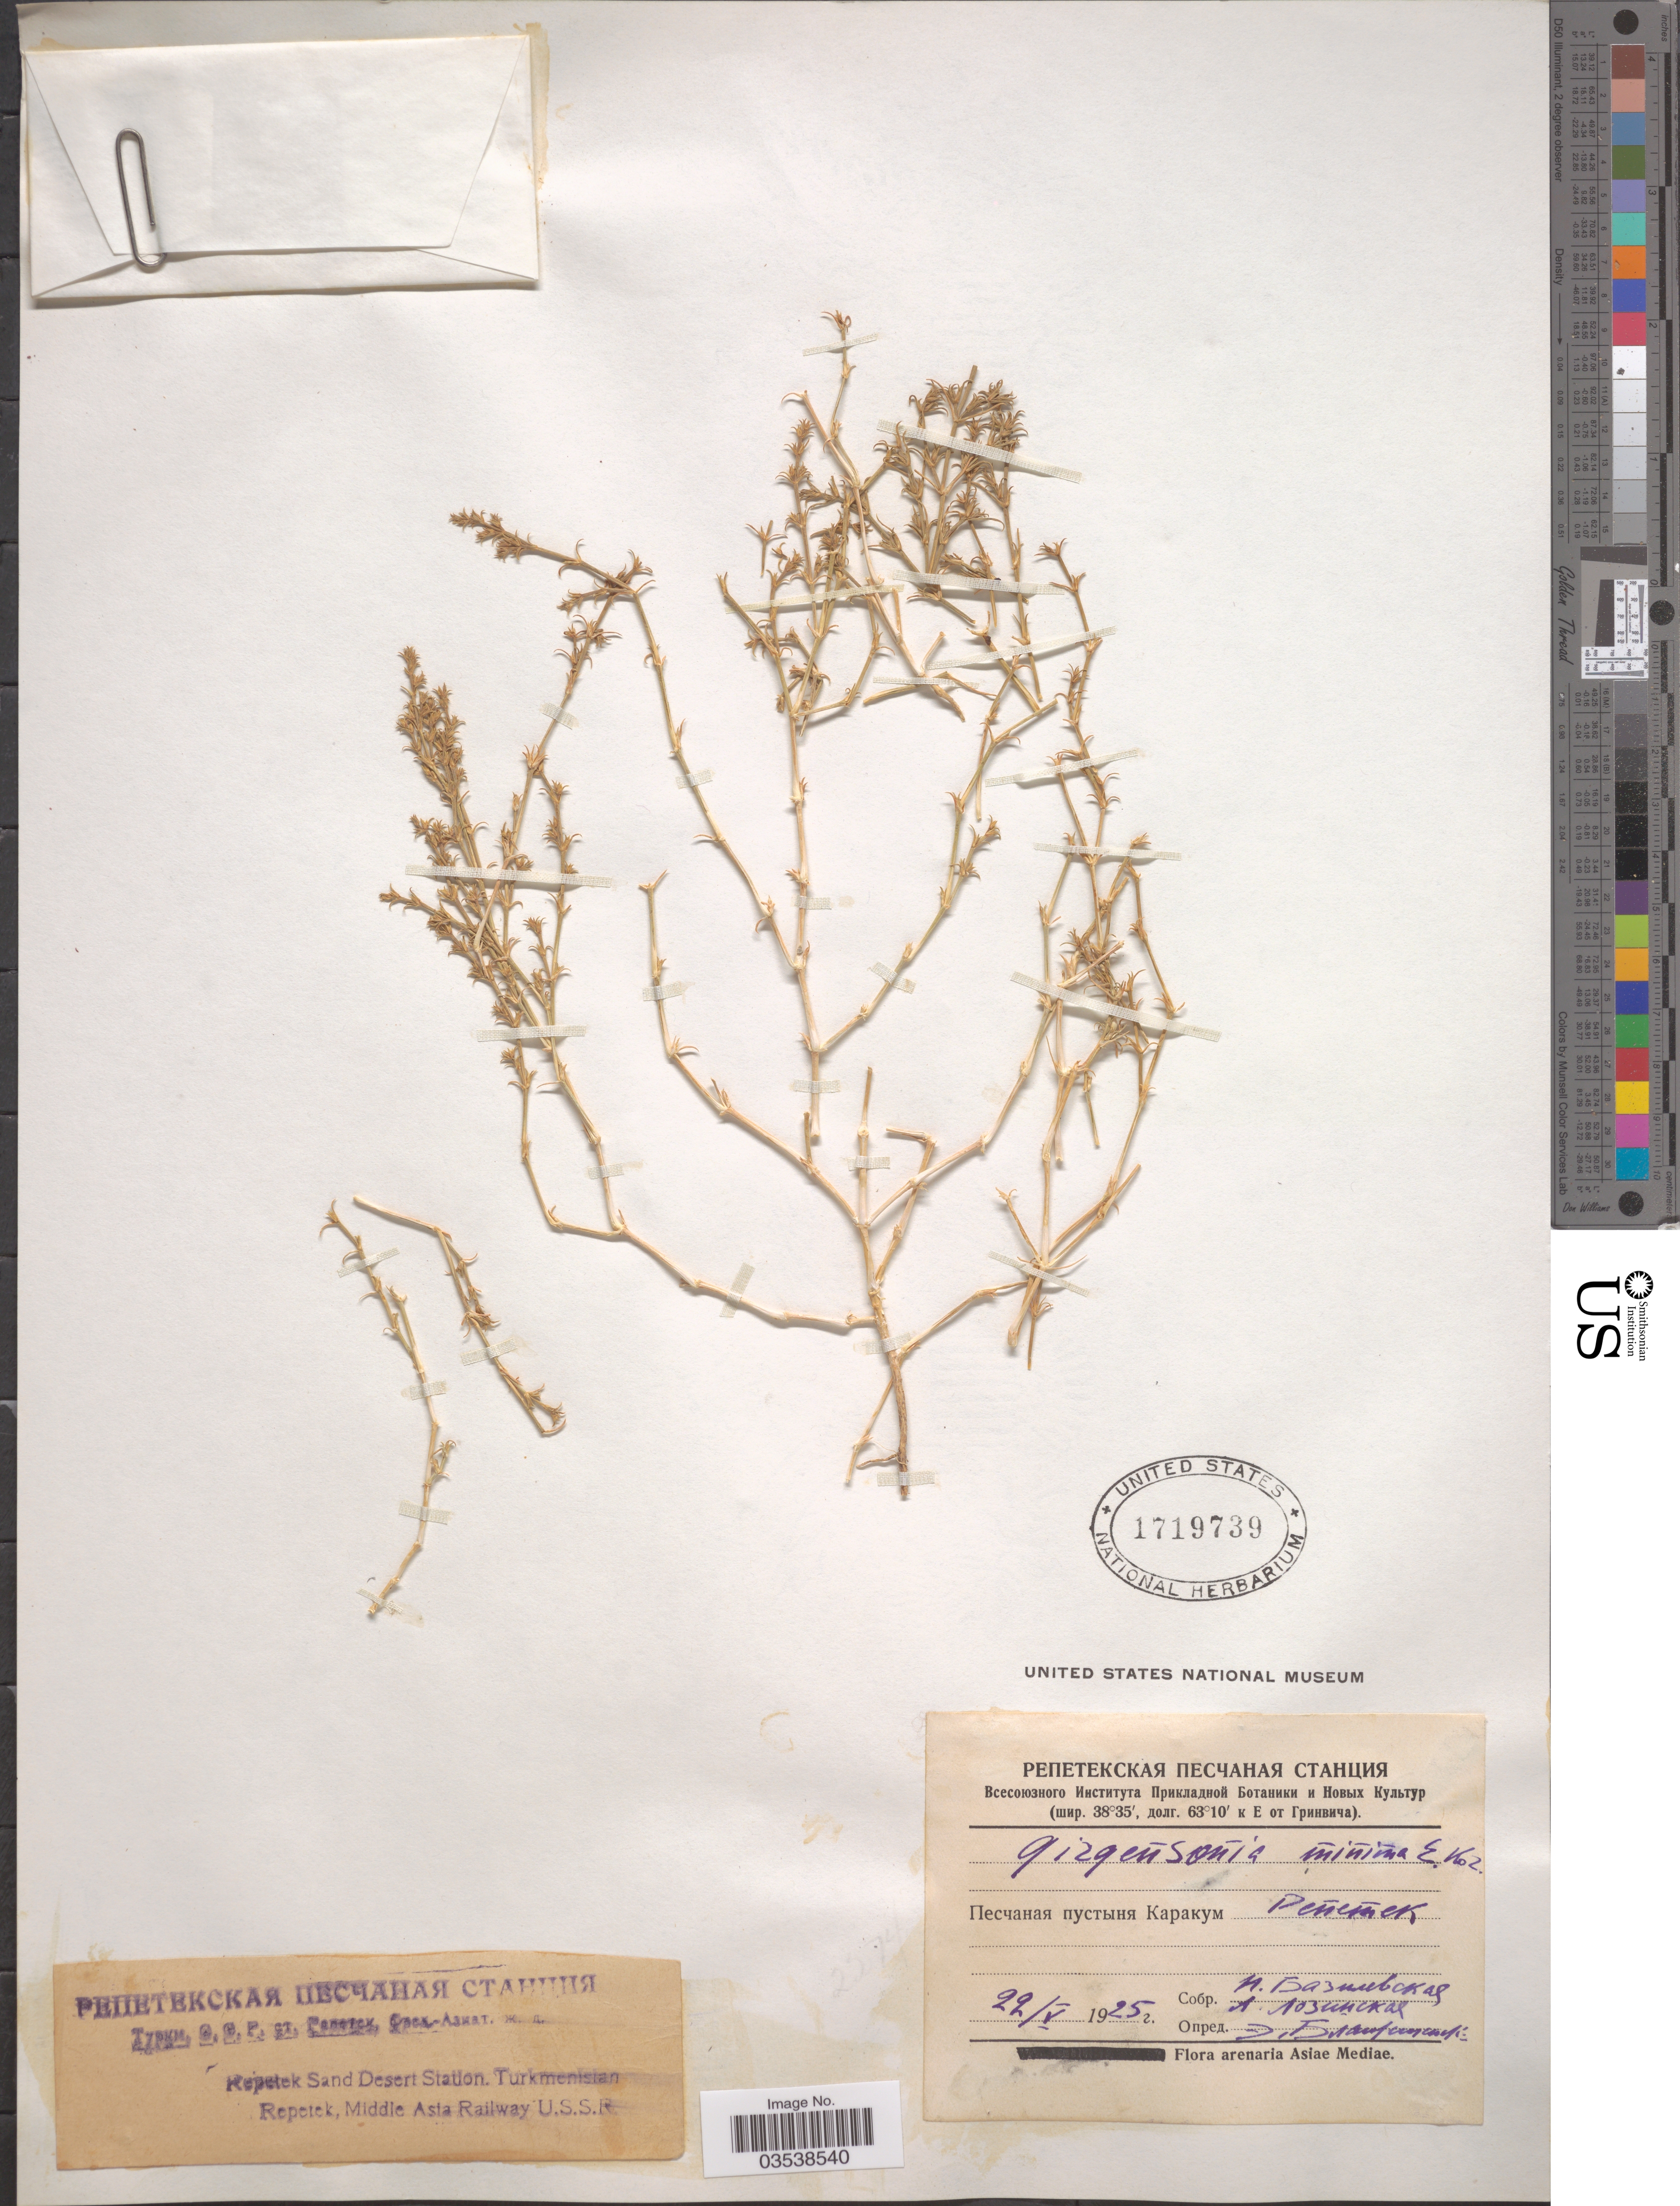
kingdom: Plantae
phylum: Tracheophyta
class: Magnoliopsida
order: Caryophyllales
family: Amaranthaceae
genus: Girgensohnia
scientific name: Girgensohnia minima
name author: Korovin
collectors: E. Blagoveschenskiy & A. Lozinskaya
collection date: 1925-05-22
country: Turkmenistan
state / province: Lebap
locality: Karakum Desert, Repetek Station.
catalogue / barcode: US 1719739